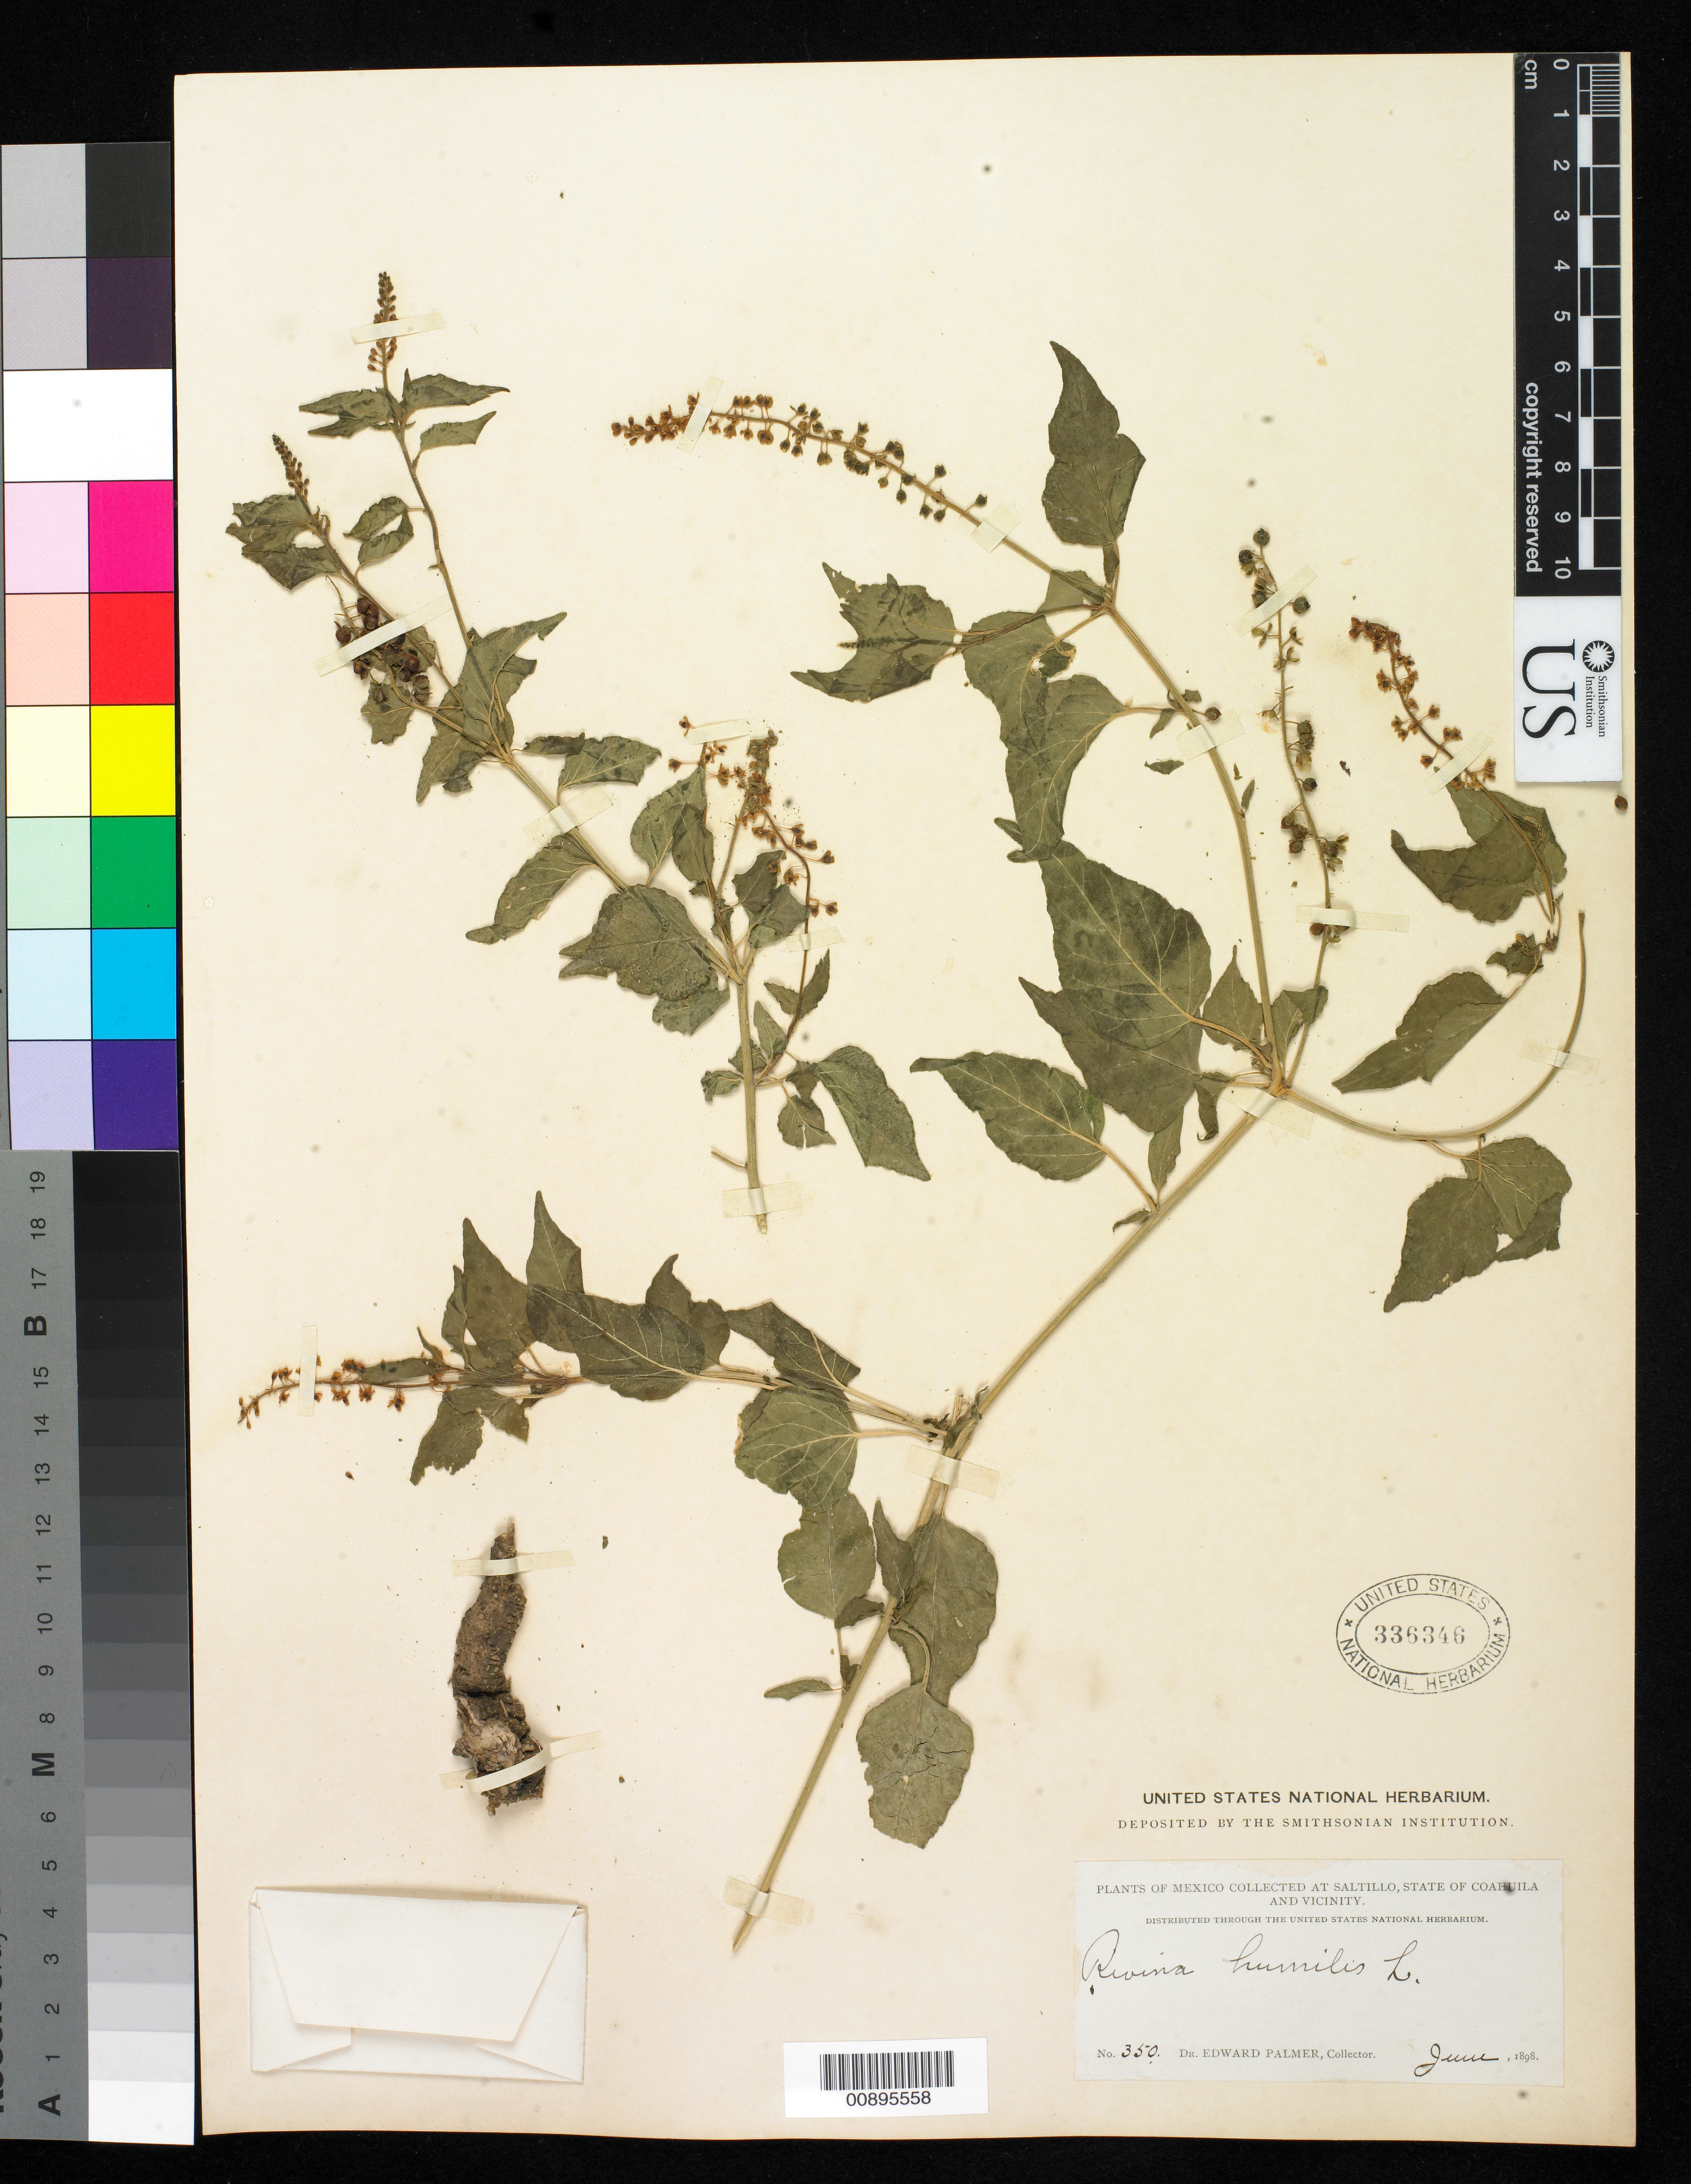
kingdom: Plantae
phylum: Tracheophyta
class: Magnoliopsida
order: Caryophyllales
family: Phytolaccaceae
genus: Rivina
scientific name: Rivina humilis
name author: L.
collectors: E. Palmer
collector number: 350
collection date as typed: Jun 1898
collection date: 1898-06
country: Mexico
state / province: Coahuila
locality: Saltillo, Coahuila and vicinity.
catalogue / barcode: US 336346